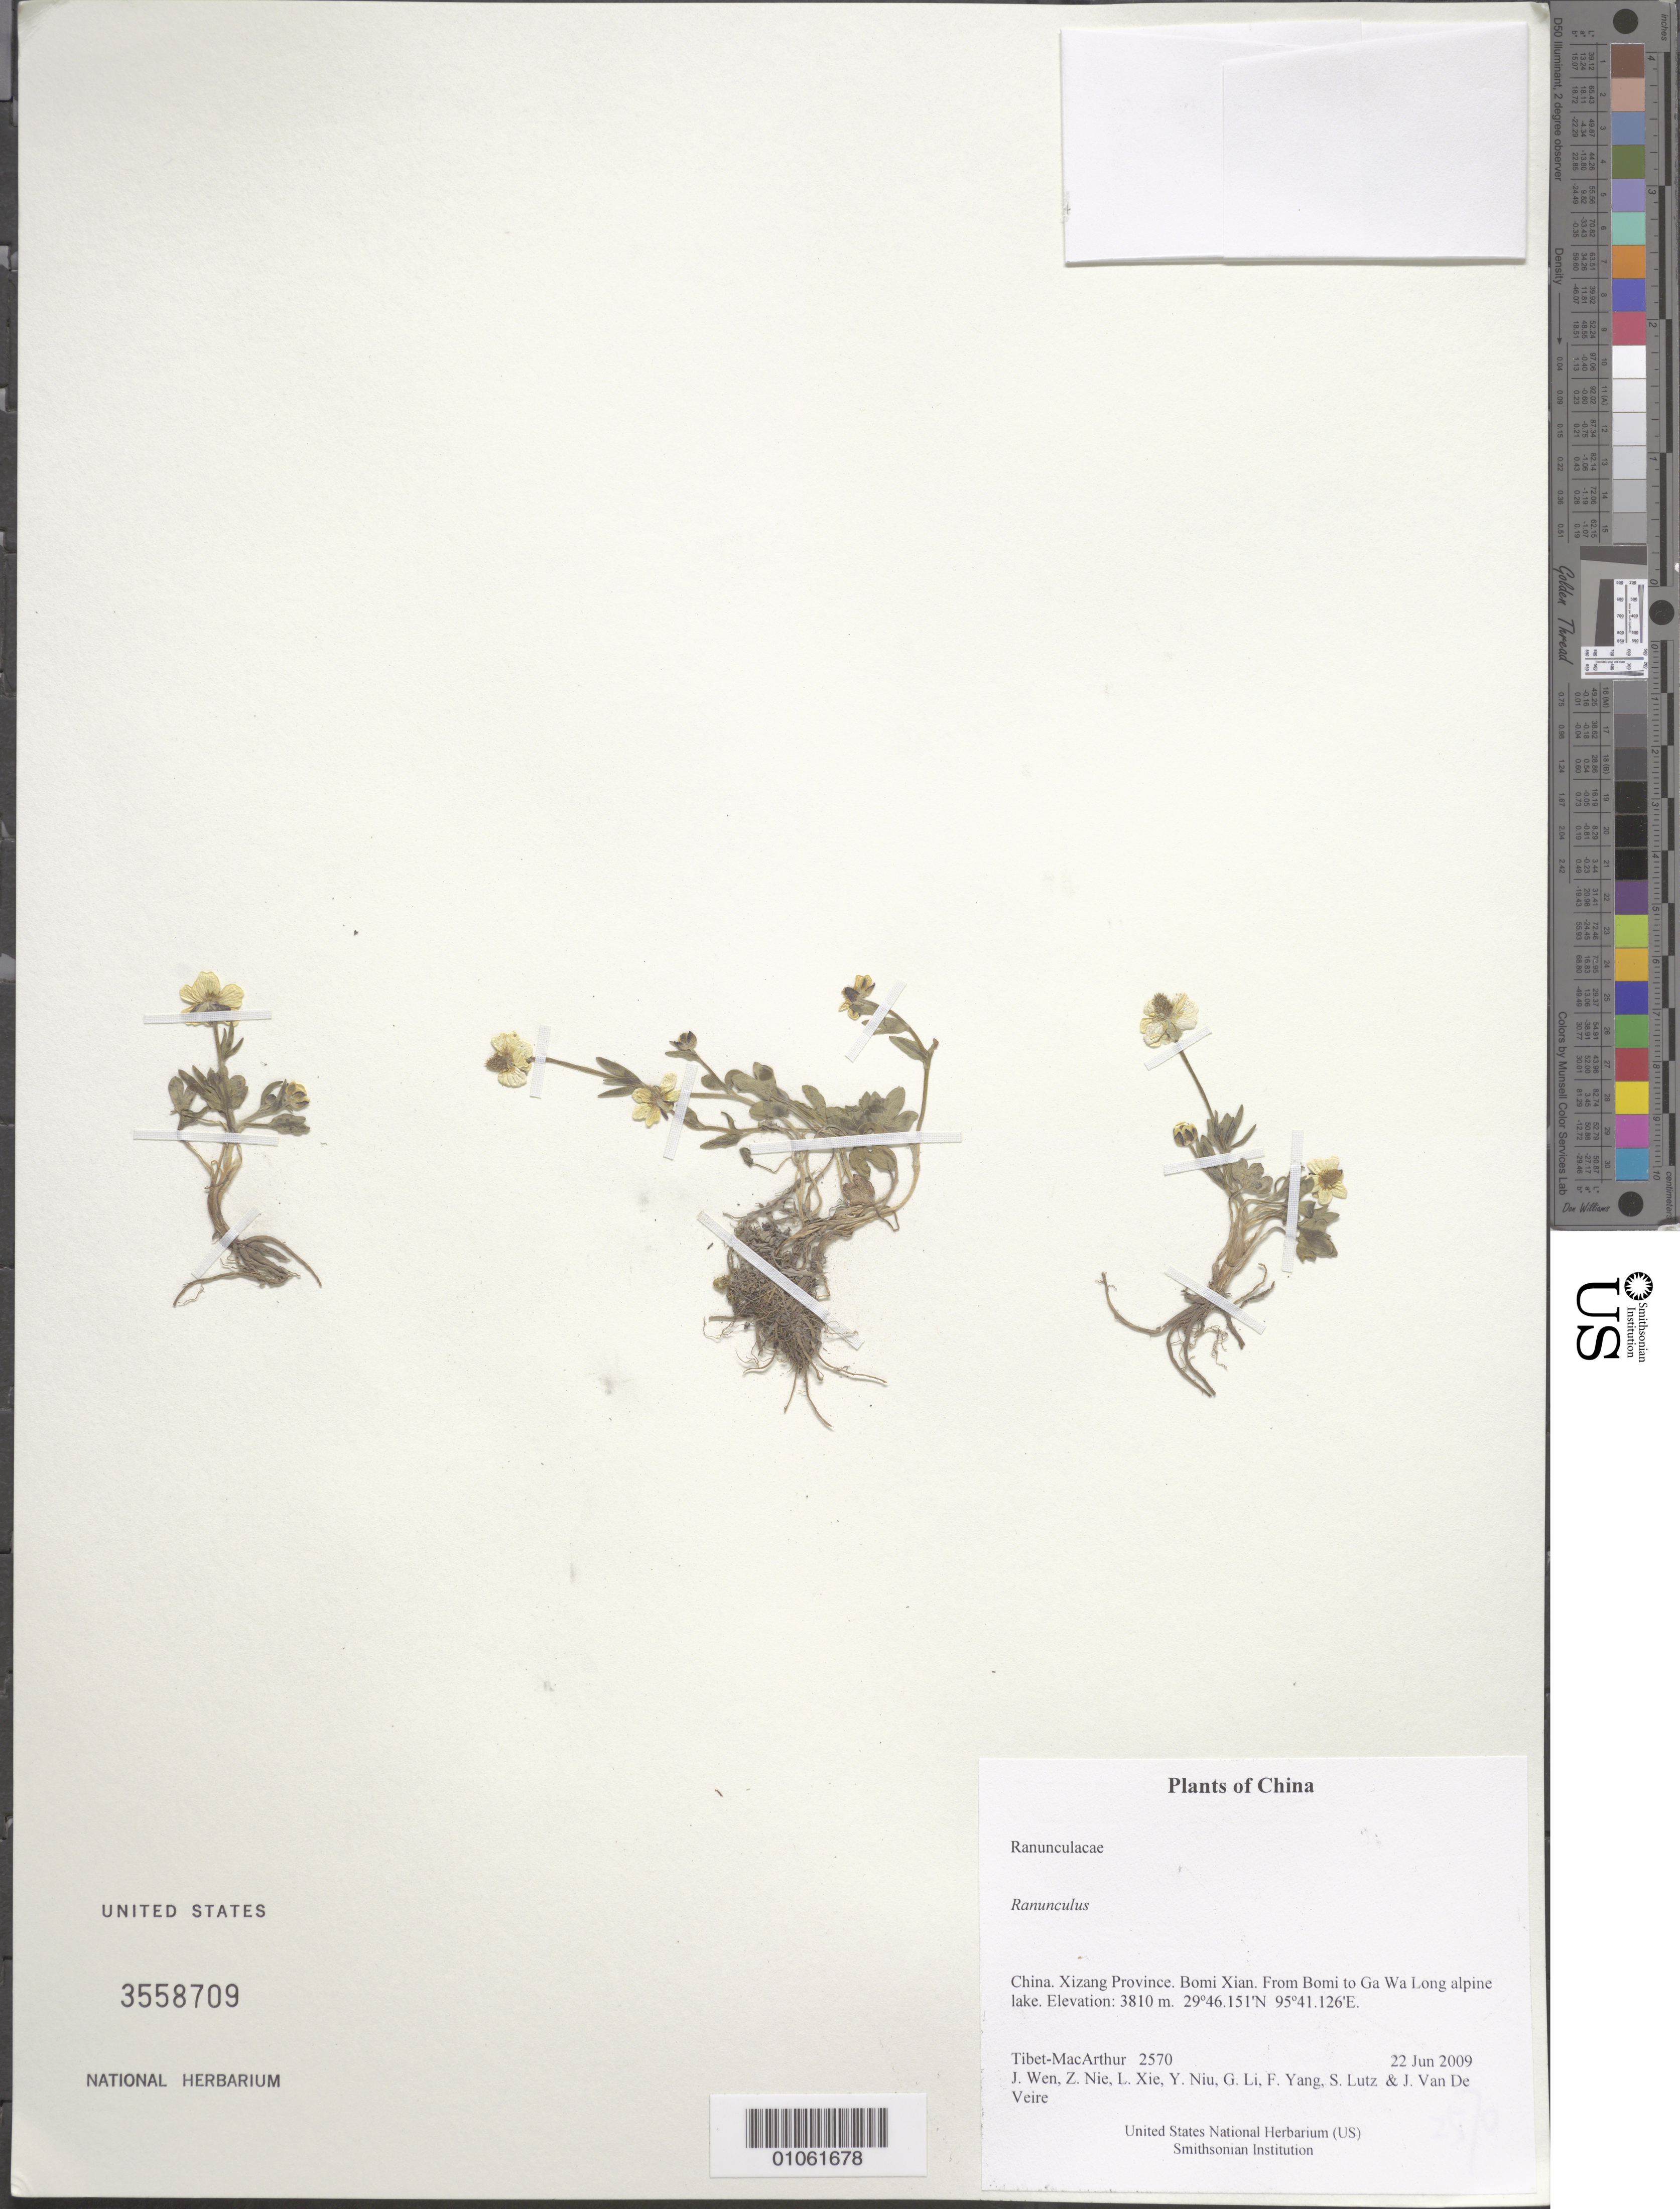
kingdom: Plantae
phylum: Tracheophyta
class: Magnoliopsida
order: Ranunculales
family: Ranunculaceae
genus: Ranunculus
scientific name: Ranunculus sp.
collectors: Tibet-MacArthur, J. Wen, Z. Nie, L. Xie, Y. Niu, G. Li, F. Yang, S. Lutz & J. Van De Veire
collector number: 2570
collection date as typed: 22 Jun 2009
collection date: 2009-06-22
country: China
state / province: Xizang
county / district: Bomi Xian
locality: From Bomi to Ga Wa Long alpine lake.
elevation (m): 3810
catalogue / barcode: US 3558709